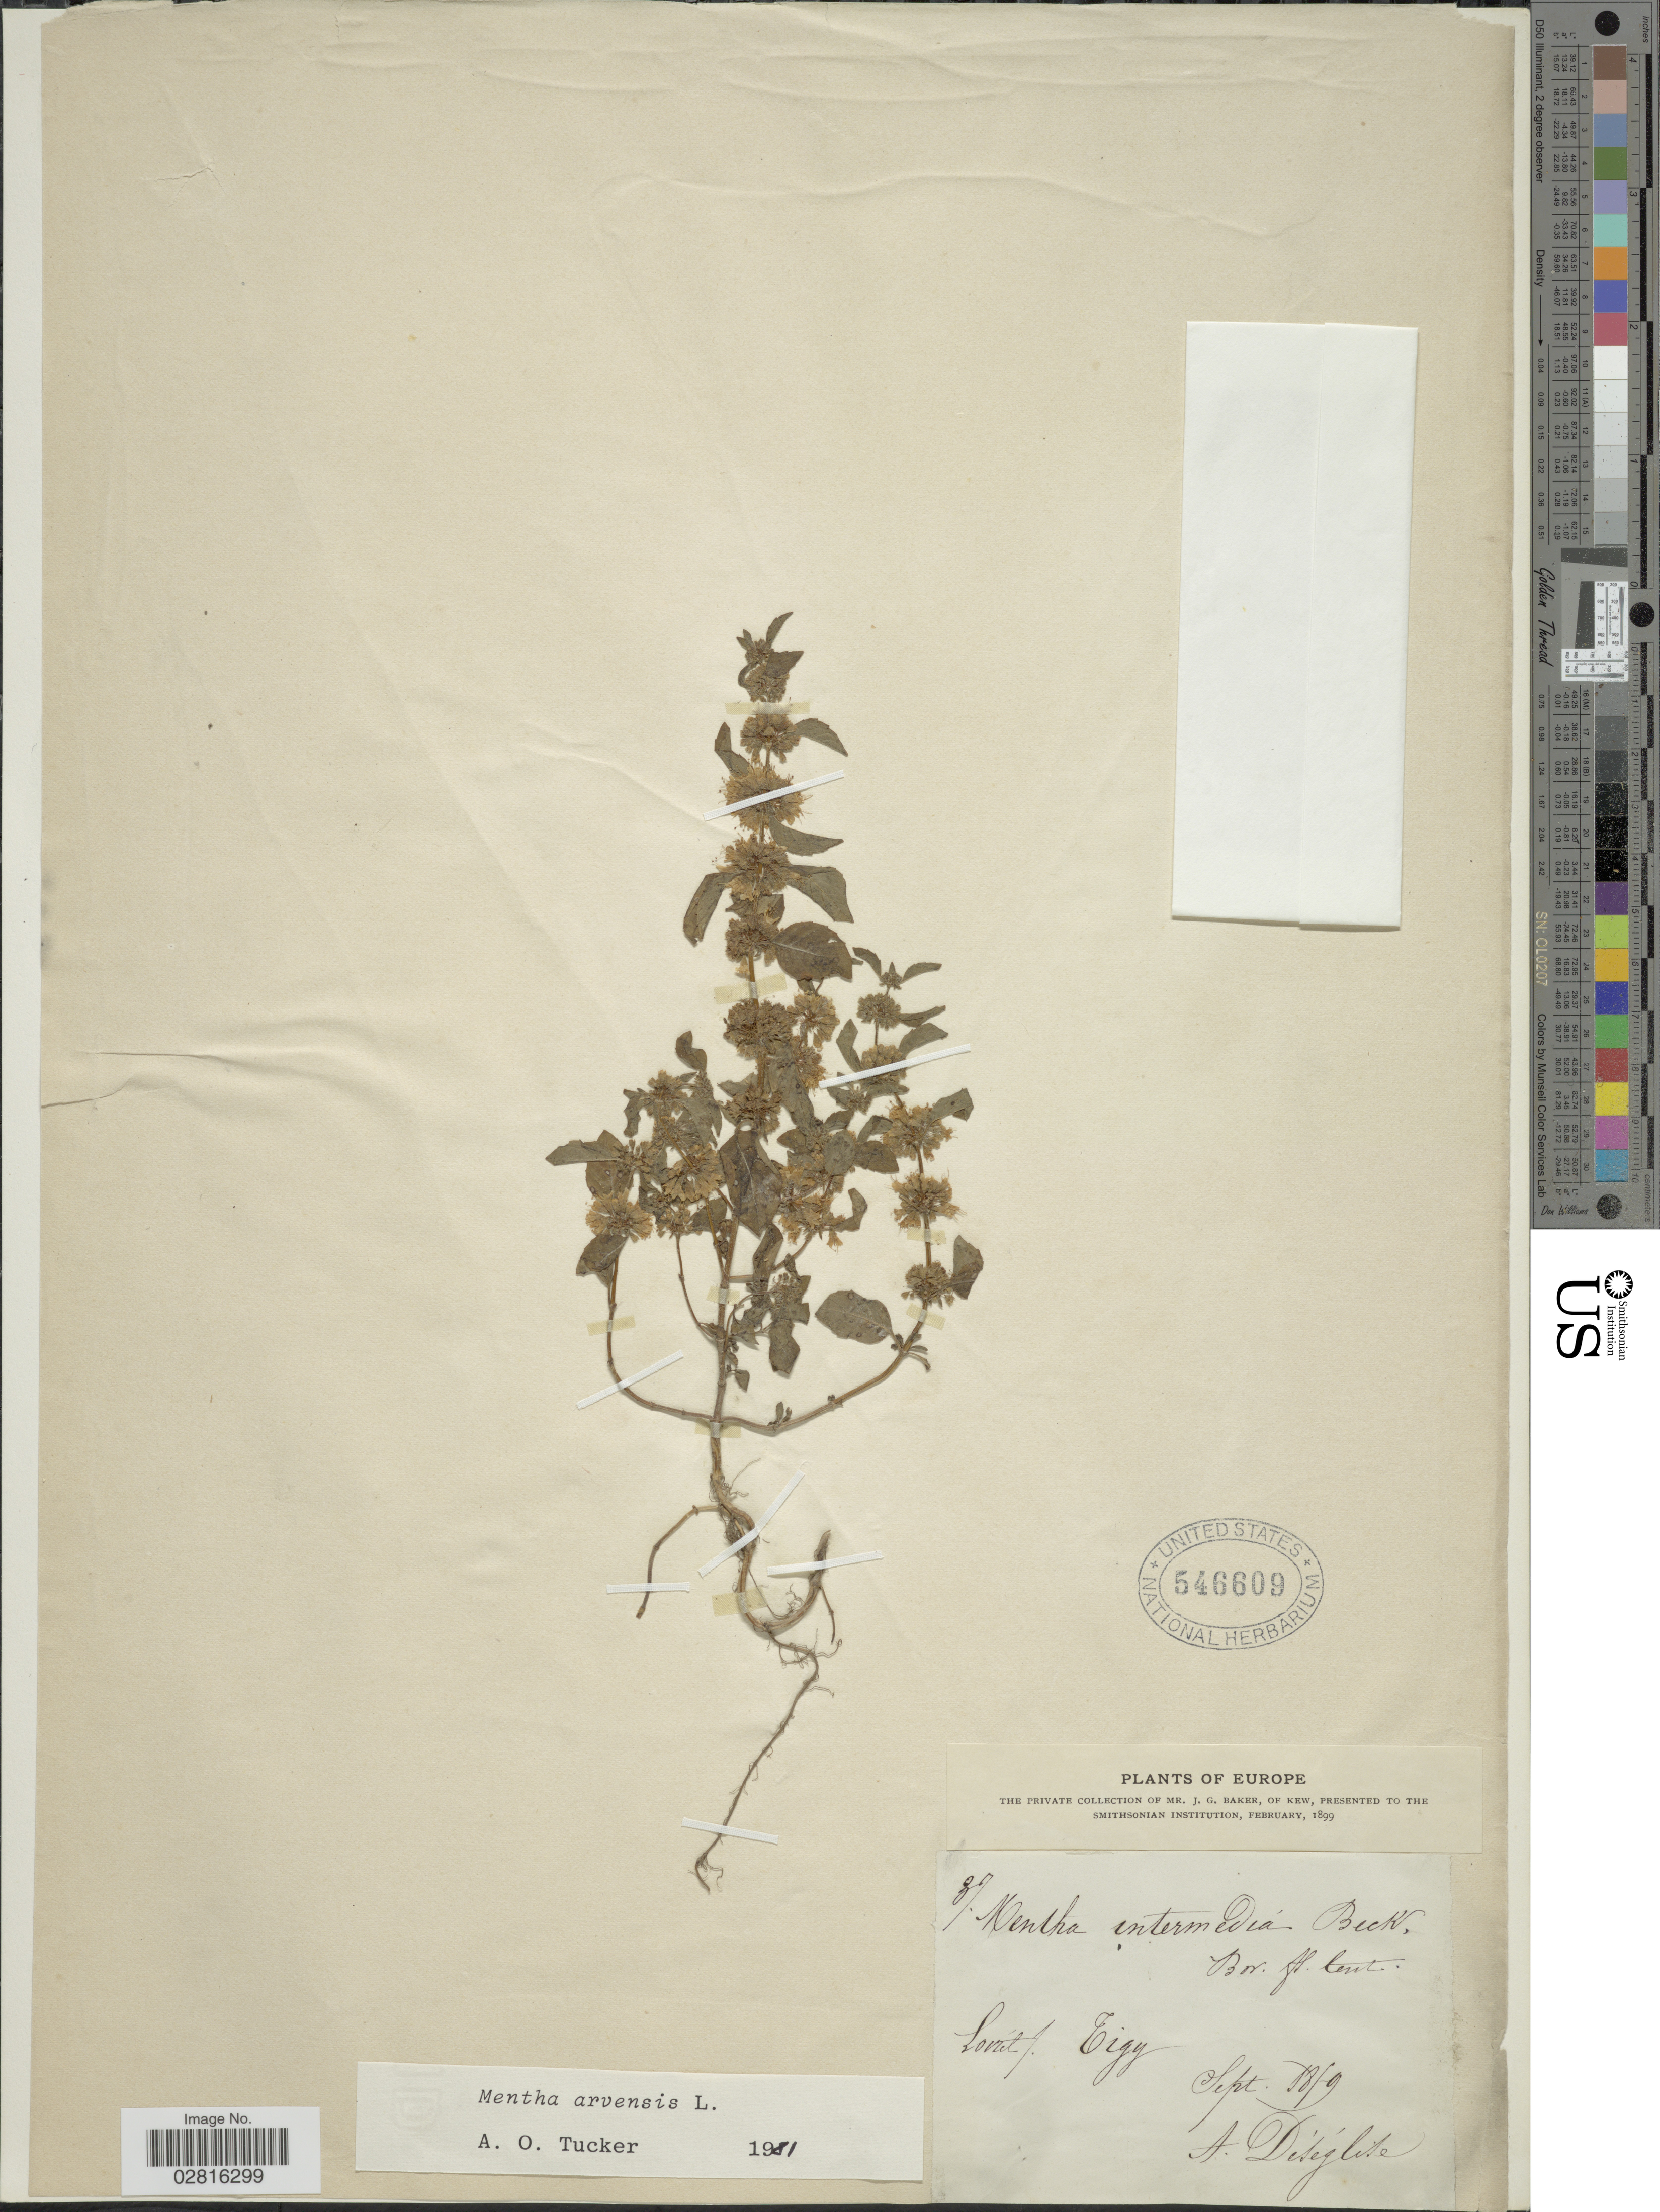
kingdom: Plantae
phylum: Tracheophyta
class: Magnoliopsida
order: Lamiales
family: Lamiaceae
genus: Mentha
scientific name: Mentha arvensis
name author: L.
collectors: A. Deseglise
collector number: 37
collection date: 1879-09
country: France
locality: Europe. Loiret Eigy. [interpreted]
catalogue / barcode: US 546609